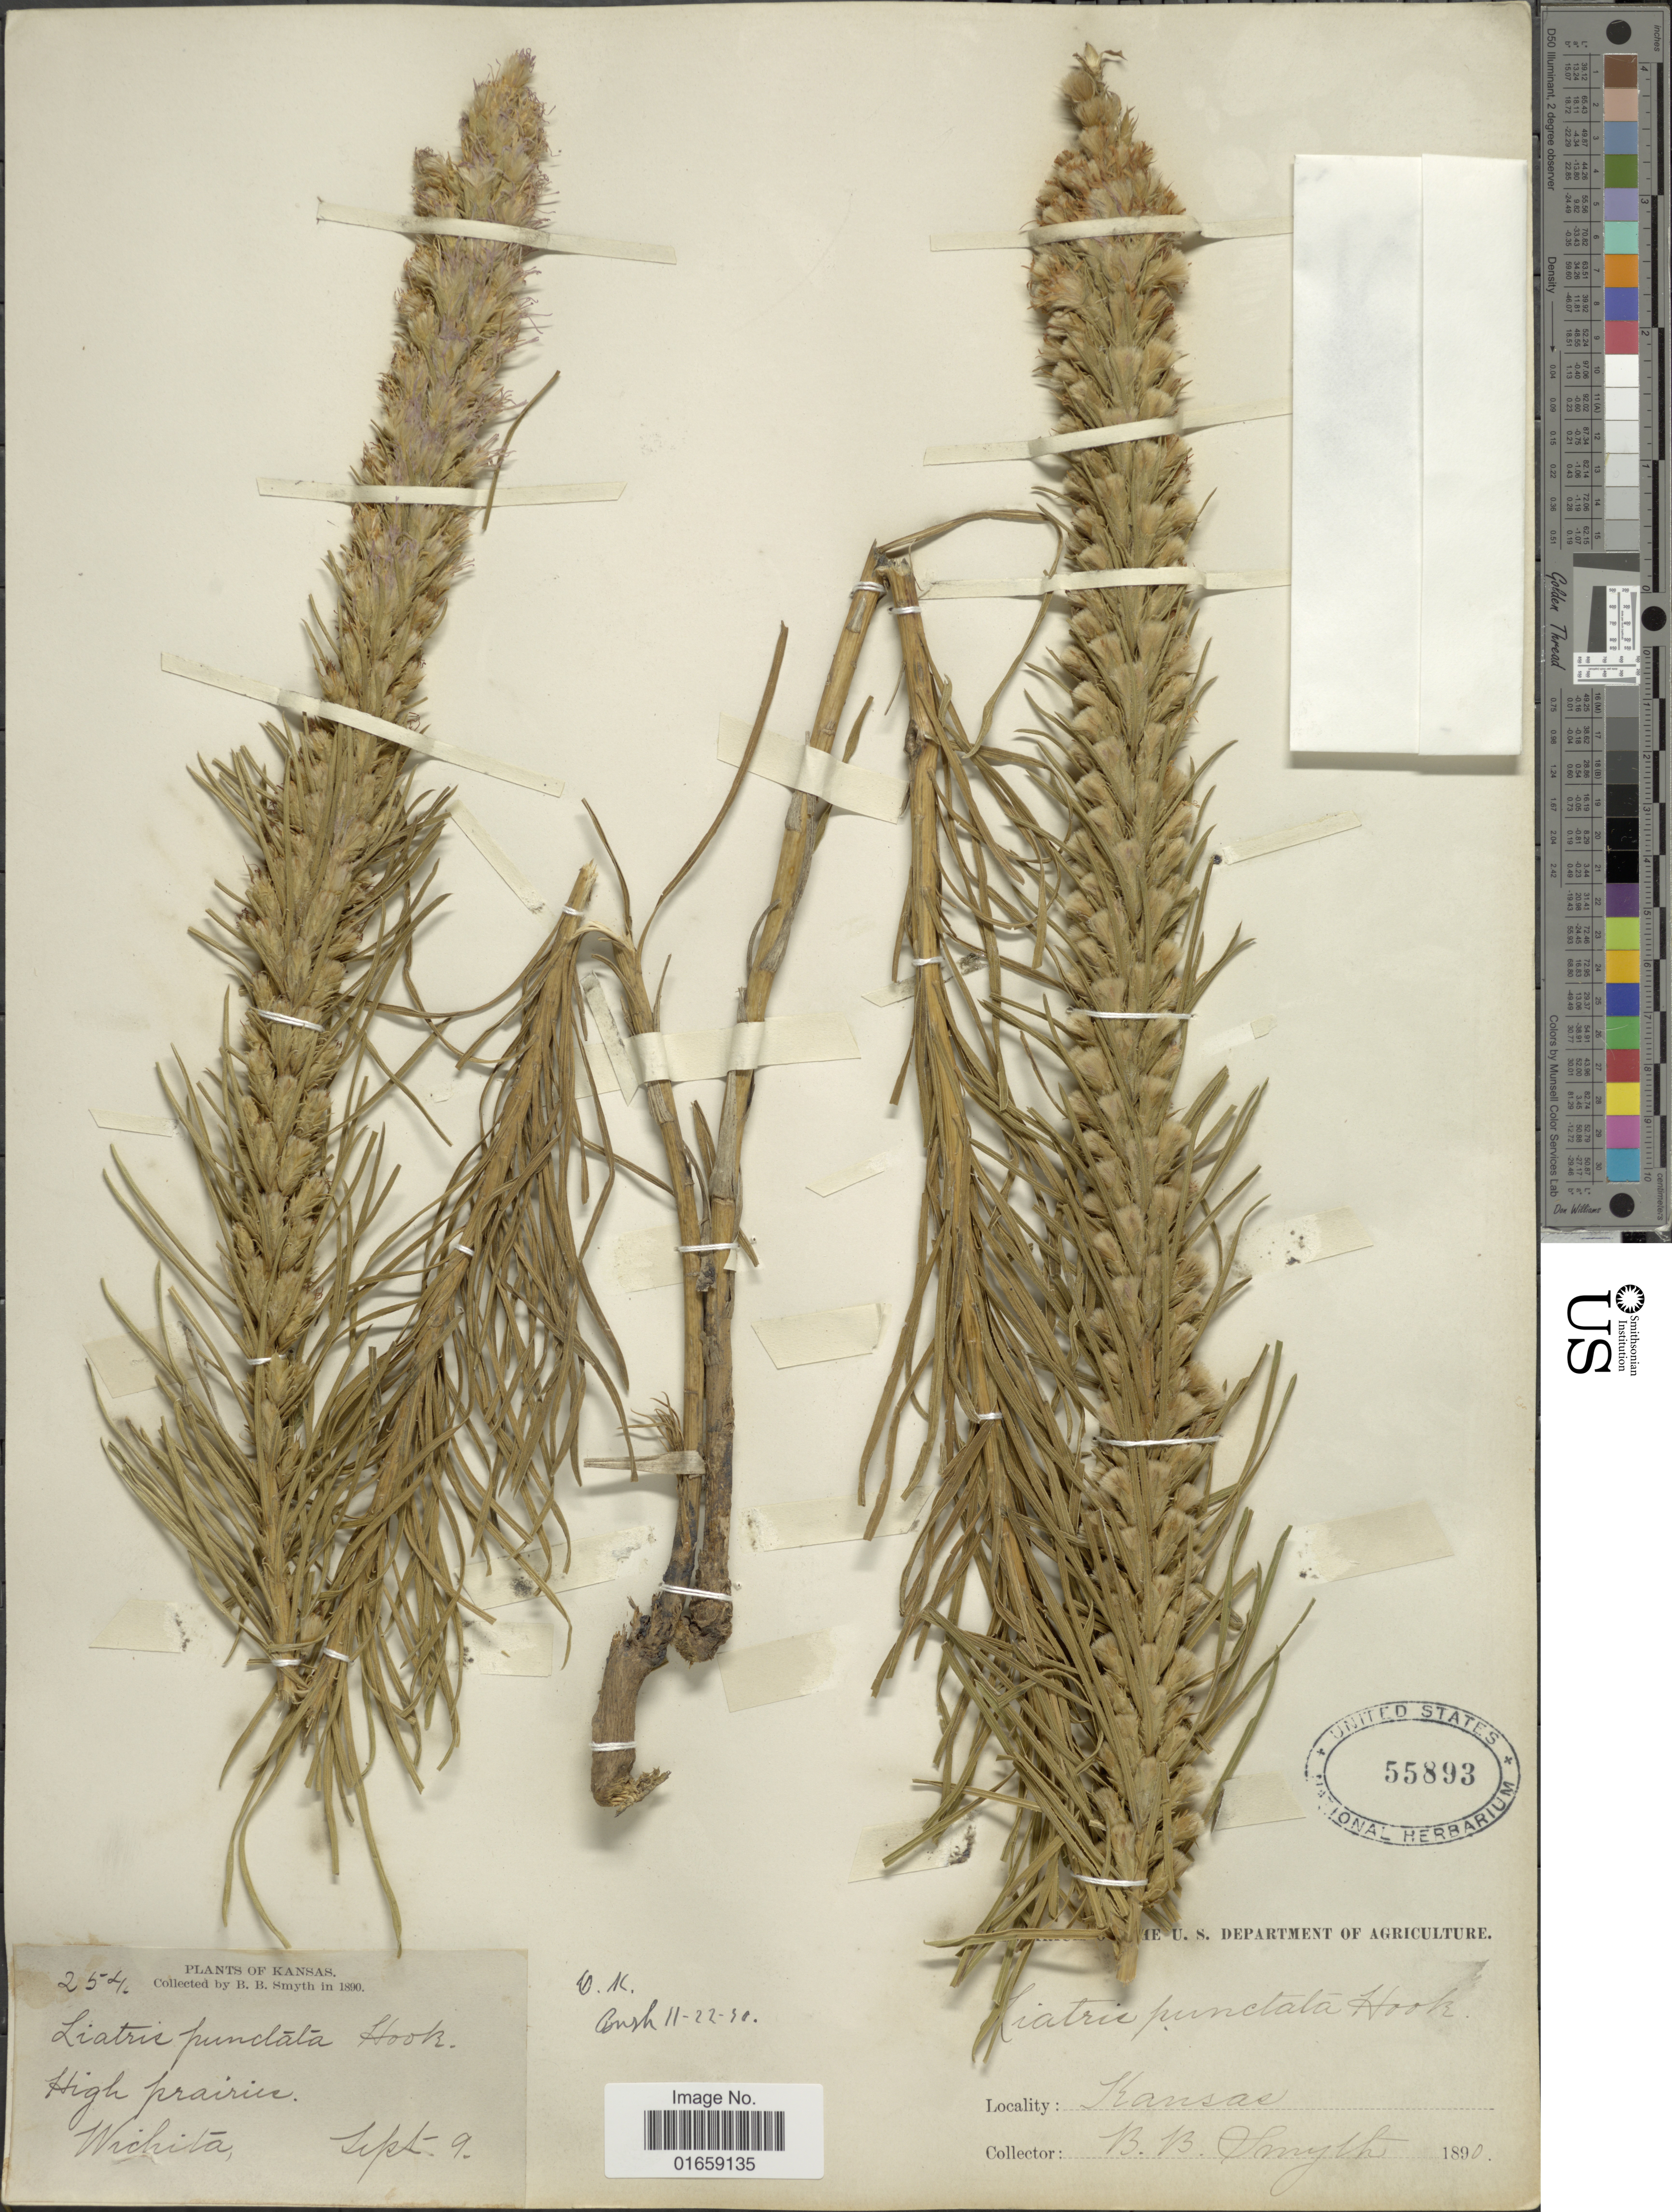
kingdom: Plantae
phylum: Tracheophyta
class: Magnoliopsida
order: Asterales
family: Asteraceae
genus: Liatris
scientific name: Liatris punctata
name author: Hook.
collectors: B. Smyth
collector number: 254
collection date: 1890-09-09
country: United States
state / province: Kansas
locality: High prairie, Wichita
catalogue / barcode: US 55893